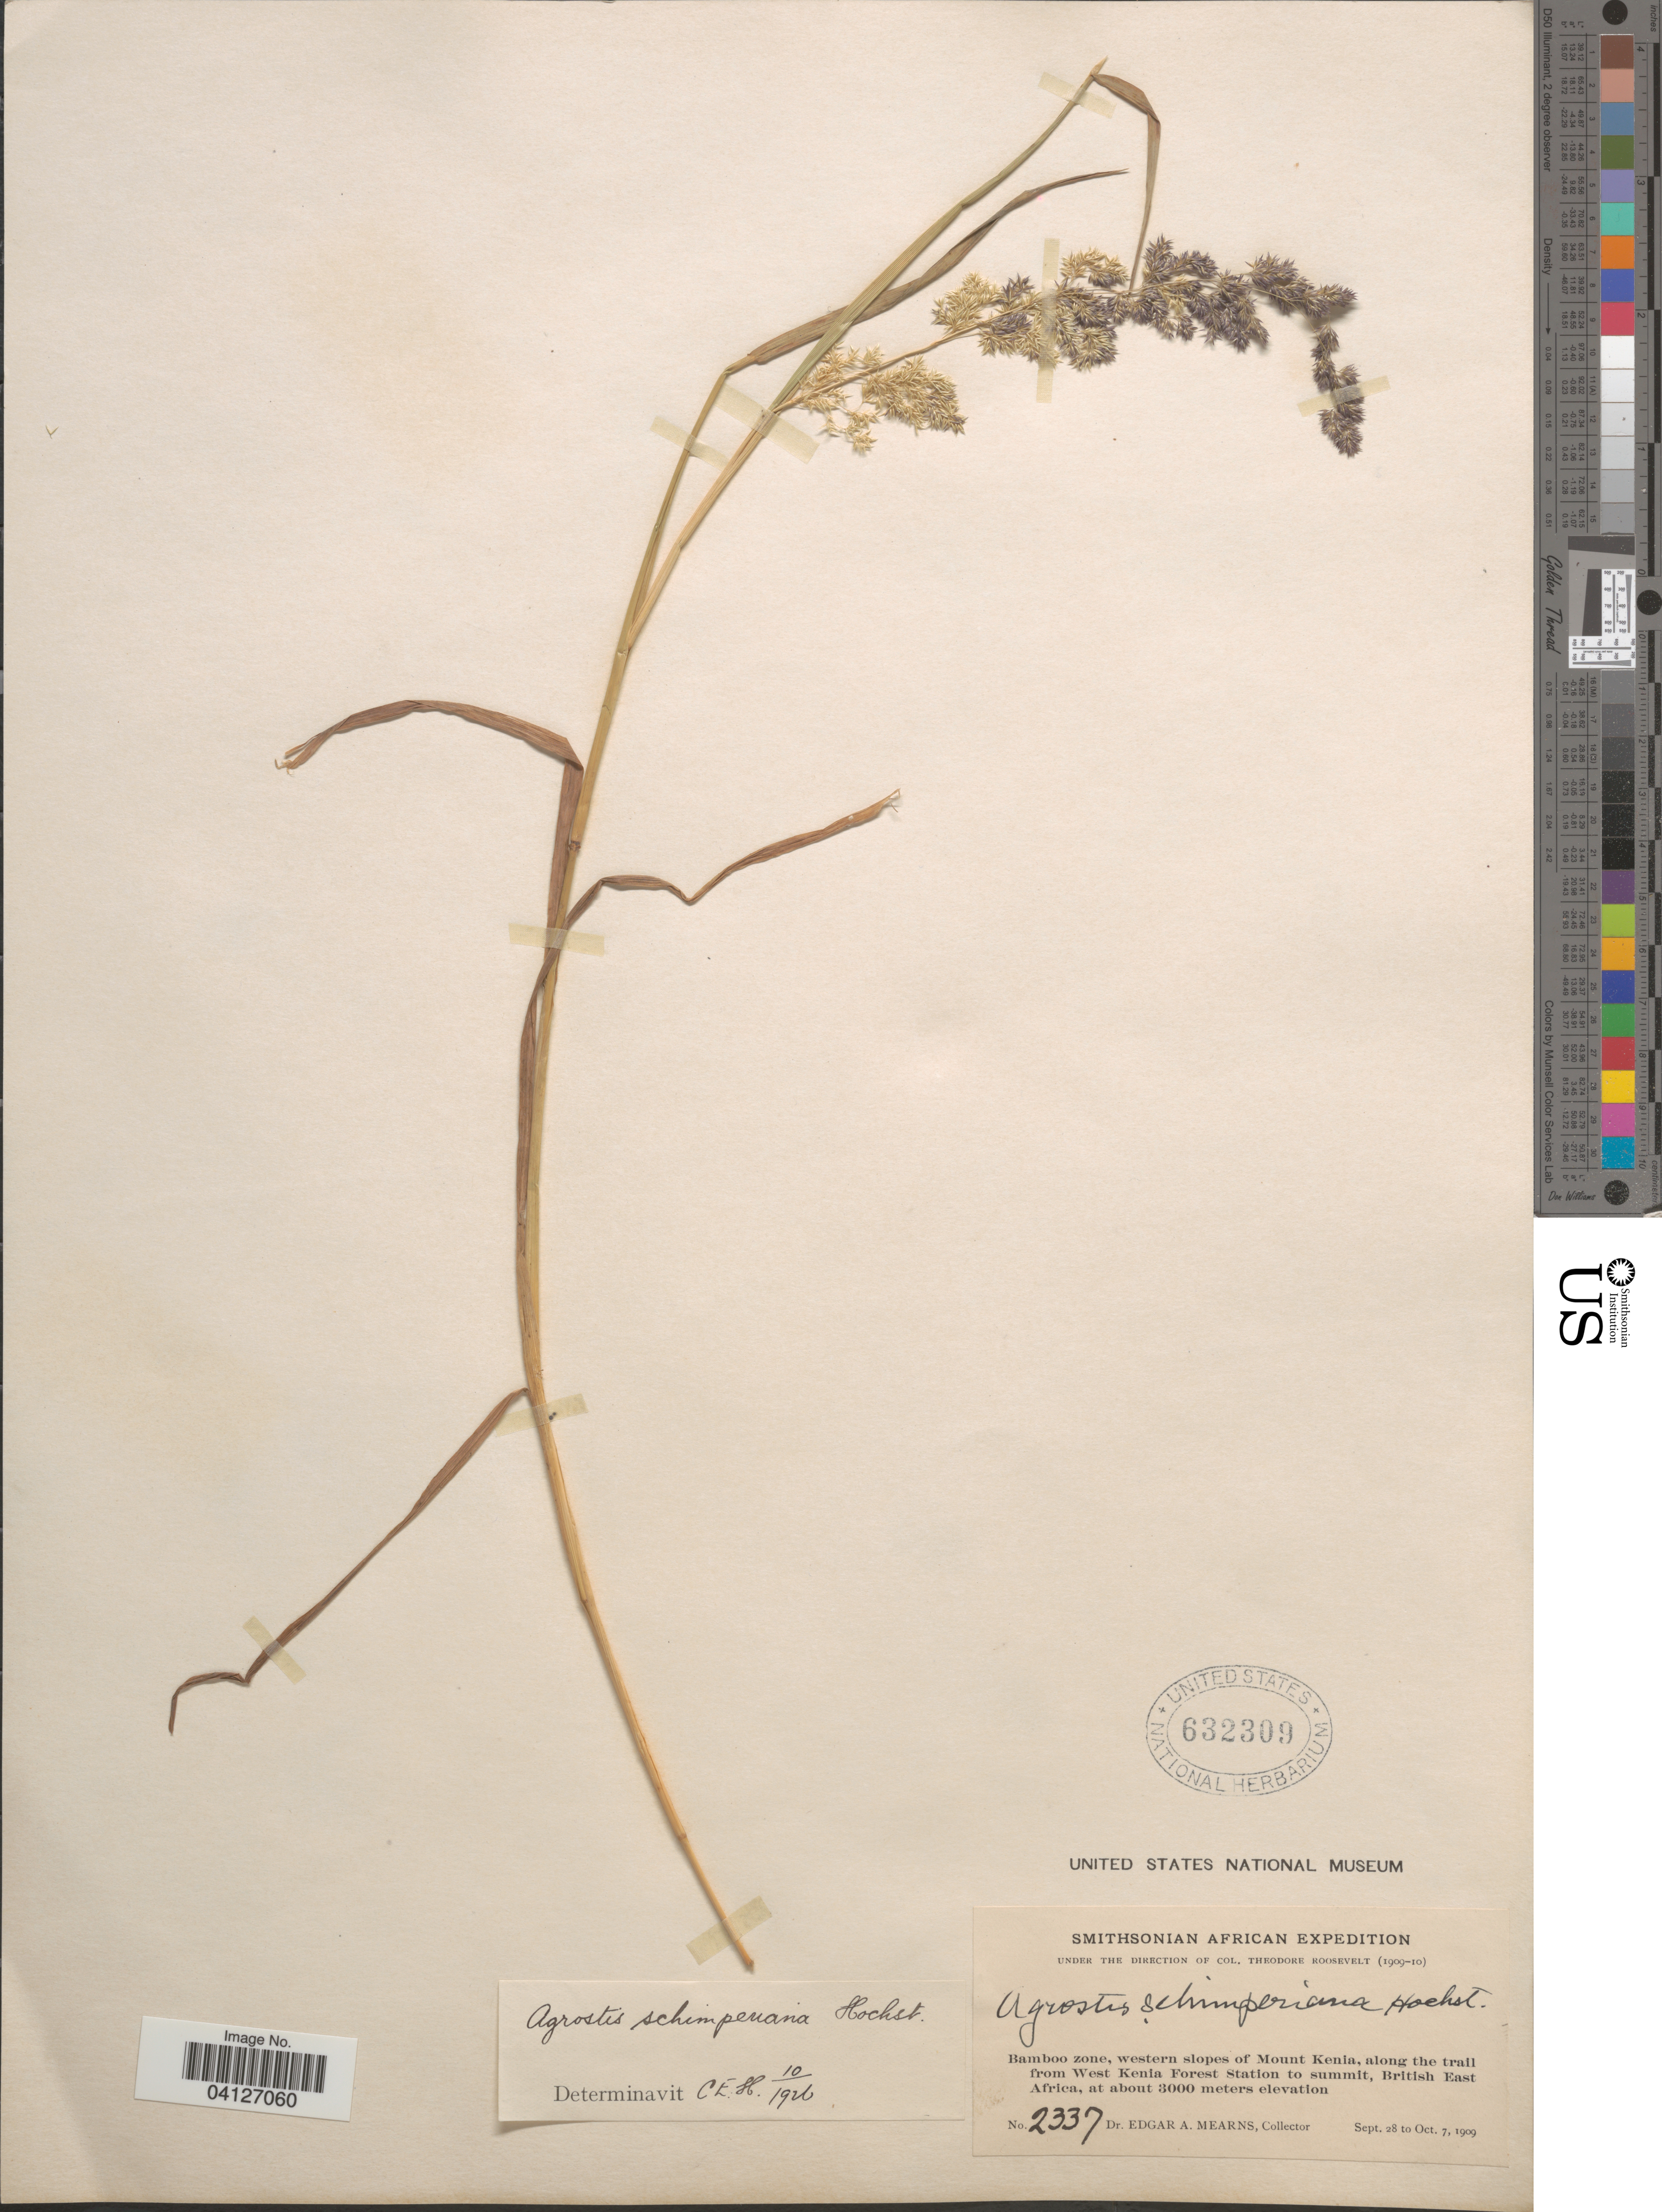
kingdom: Plantae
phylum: Tracheophyta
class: Liliopsida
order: Poales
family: Poaceae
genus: Agrostis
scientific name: Agrostis schimperiana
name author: Hochst. ex Steud.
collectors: E. A. Mearns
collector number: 2337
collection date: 1909-09-28/1909-10-07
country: Kenya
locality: Smithsonian African Expedition (1909-10). Bamboo zone, western slopes of Mount Kenia, along the trail from West Kenia Forest Station to summit, British East Africa.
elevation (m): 3000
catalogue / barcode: US 632309